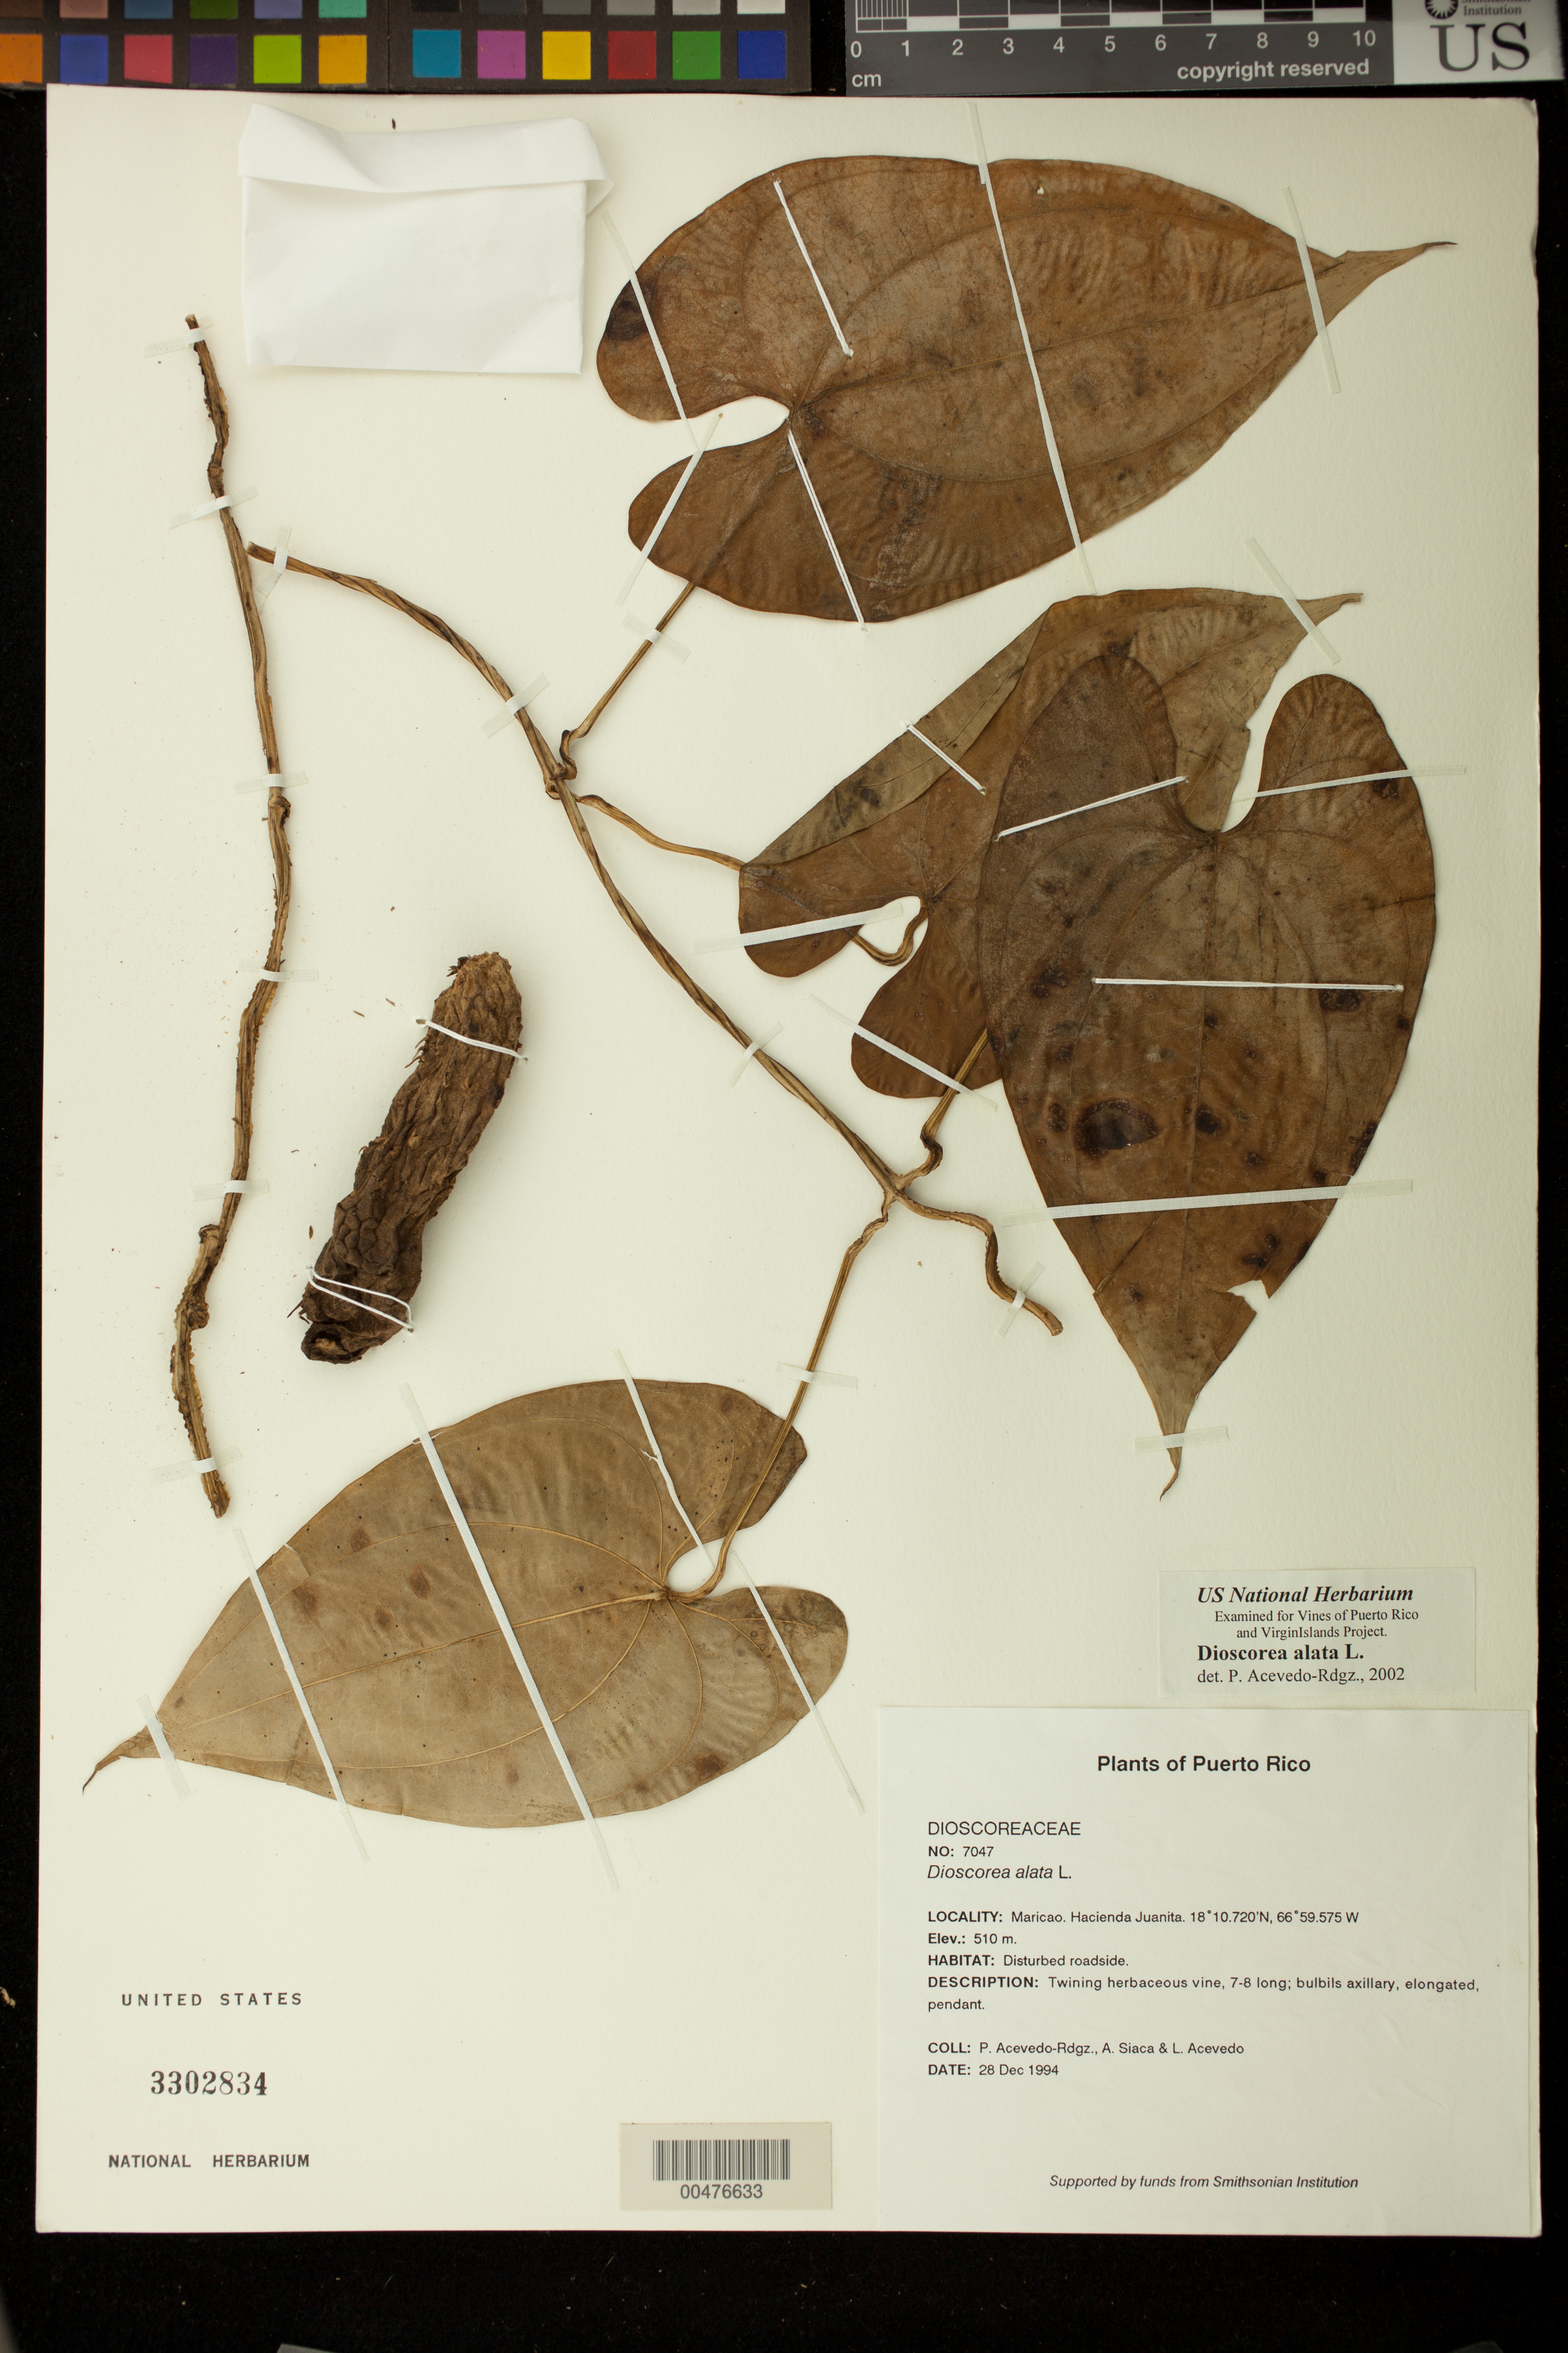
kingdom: Plantae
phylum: Tracheophyta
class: Liliopsida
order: Dioscoreales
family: Dioscoreaceae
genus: Dioscorea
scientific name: Dioscorea alata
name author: L.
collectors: P. Acevedo-Rodr., A. Siaca & L. Acevedo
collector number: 7047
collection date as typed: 28 Dec 1994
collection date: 1994-12-28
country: Puerto Rico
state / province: Maricao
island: Puerto Rico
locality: Maricao. Hacienda Juanita.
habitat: Disturbed roadside.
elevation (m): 510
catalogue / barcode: US 3302834